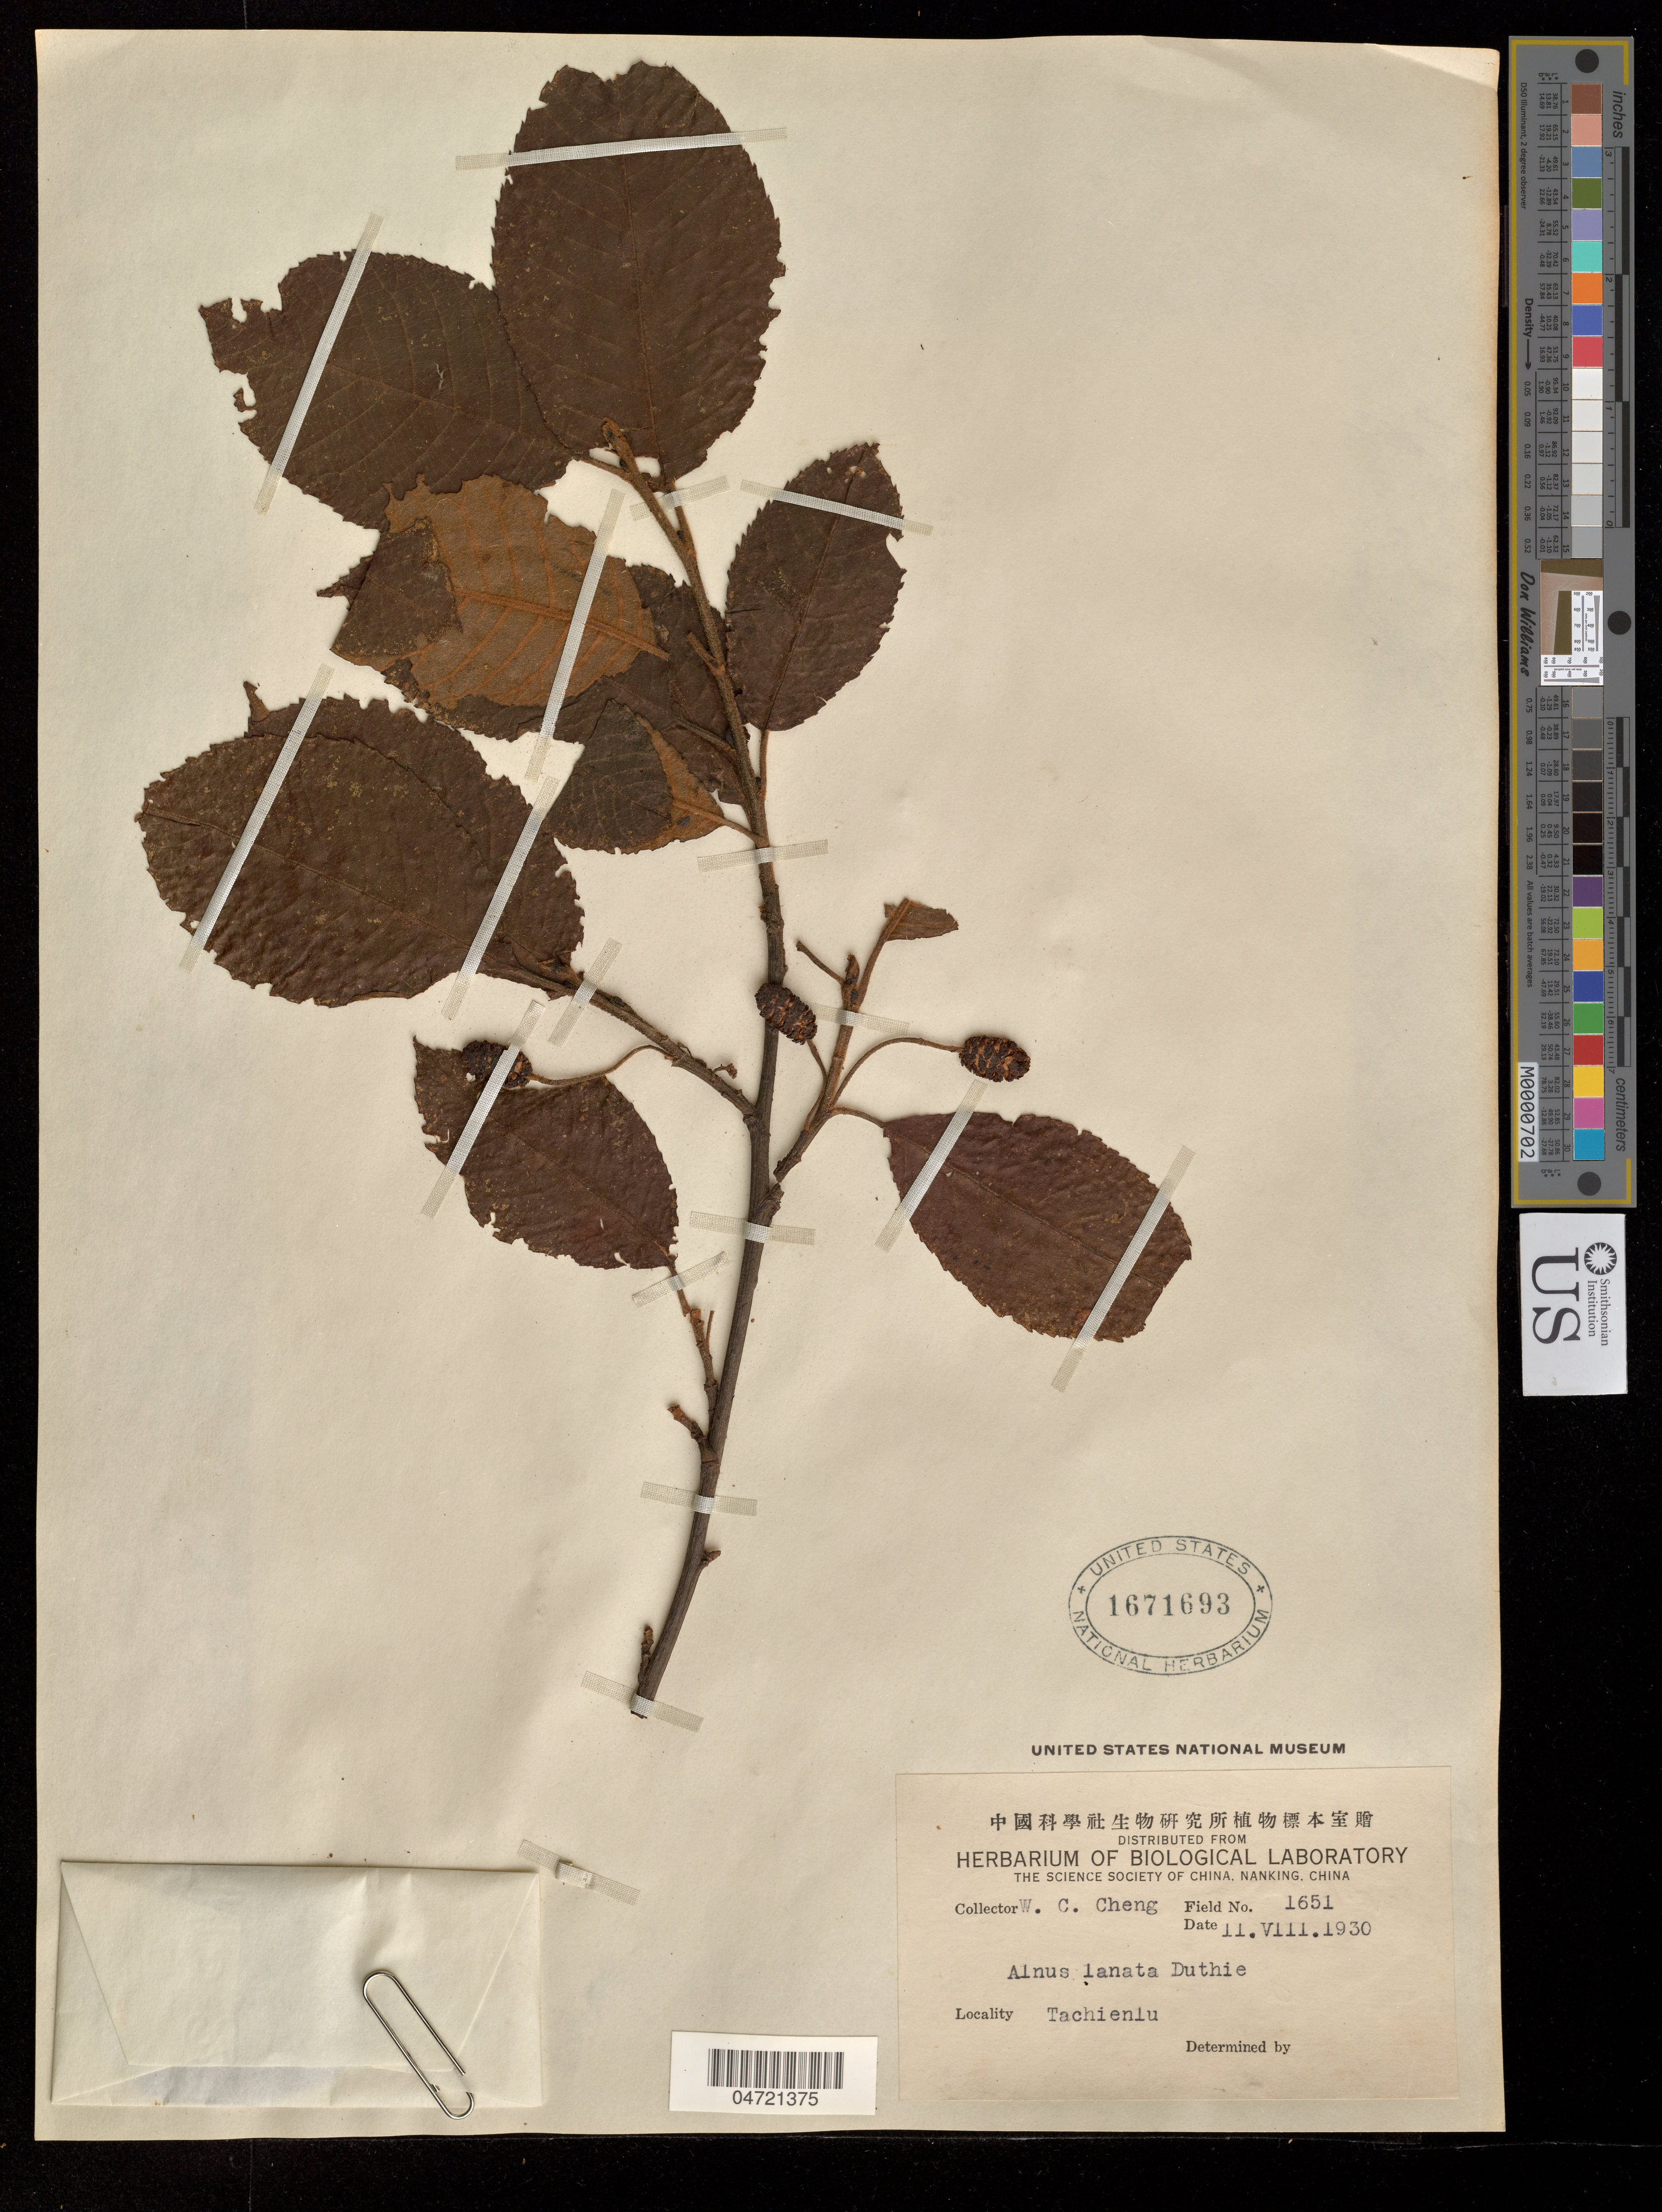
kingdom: Plantae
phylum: Tracheophyta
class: Magnoliopsida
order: Fagales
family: Betulaceae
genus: Alnus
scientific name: Alnus lanata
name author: Duthie ex Bean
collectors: W. C. Cheng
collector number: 1651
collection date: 1930-08-11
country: China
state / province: Sichuan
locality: Tachienlu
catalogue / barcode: US 1671693